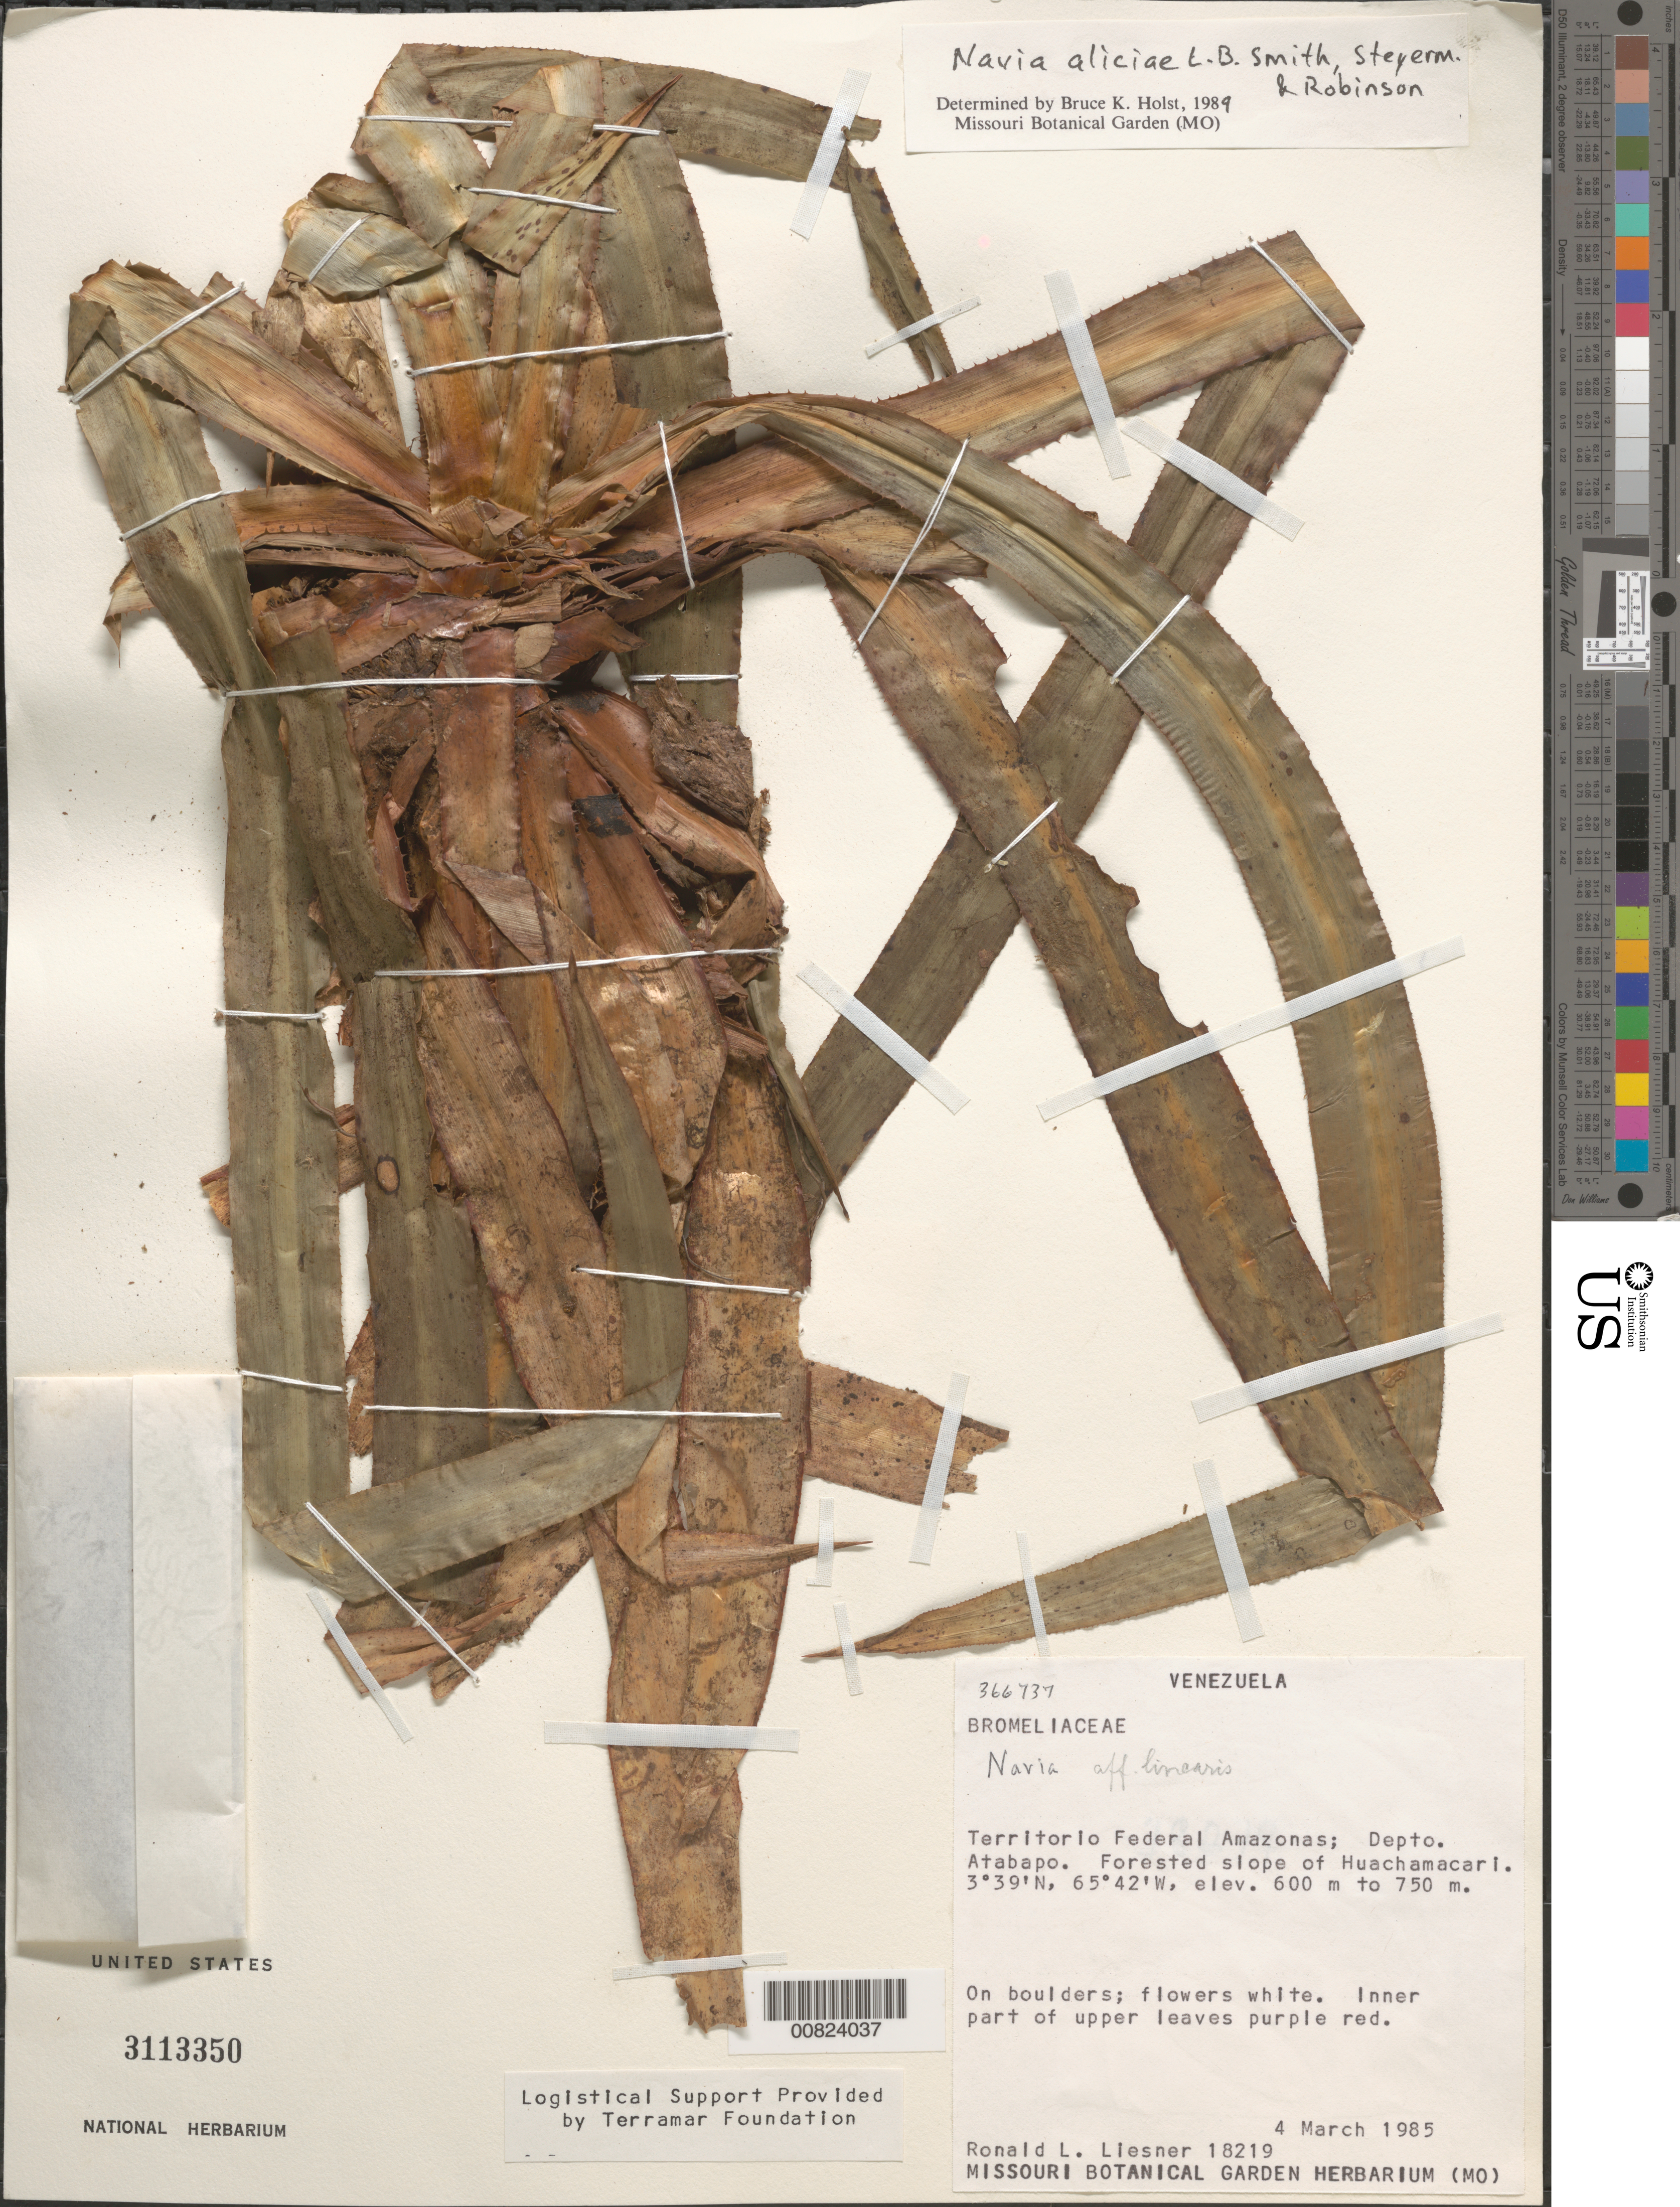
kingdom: Plantae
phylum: Tracheophyta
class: Liliopsida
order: Poales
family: Bromeliaceae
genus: Navia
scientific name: Navia aliciae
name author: L.B. Sm.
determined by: Holst, Bruce K.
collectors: R. L. Liesner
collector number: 18219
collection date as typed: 4-Mar-85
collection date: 1985-03-04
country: Venezuela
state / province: Amazonas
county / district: Atabapo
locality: Huachamacari slopes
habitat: Forested slope; on boulders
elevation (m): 600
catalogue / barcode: US 3113350